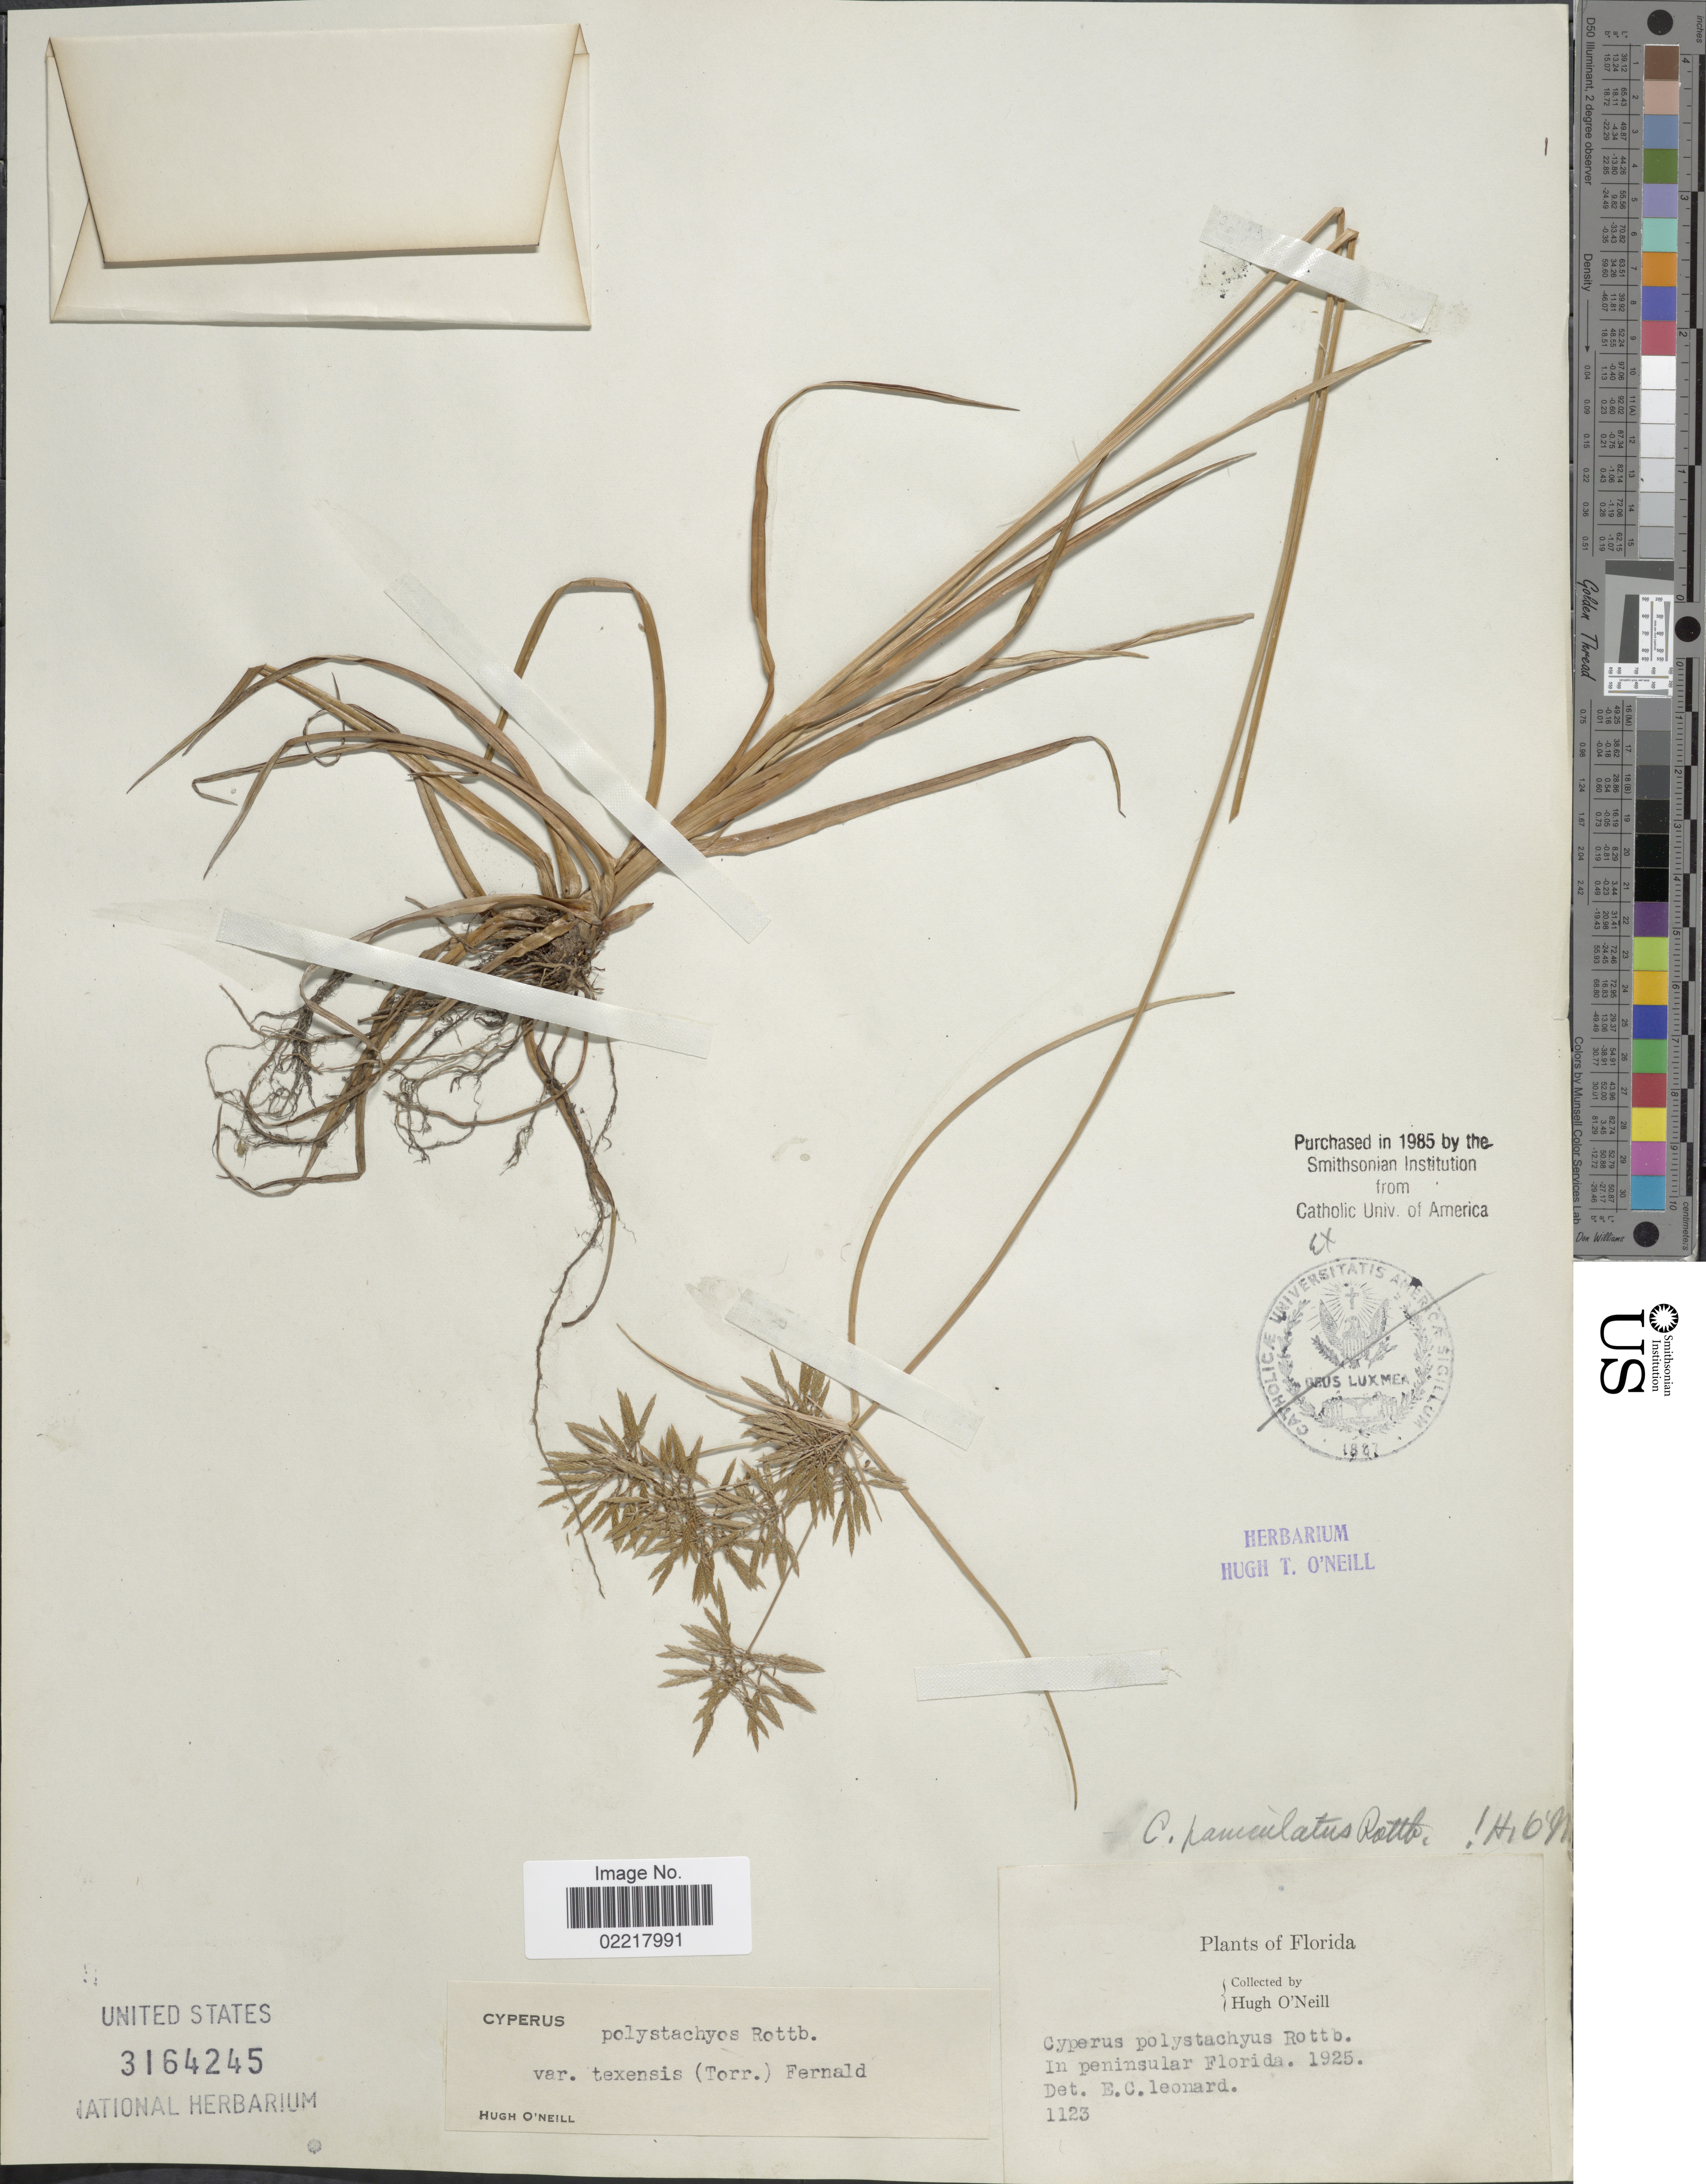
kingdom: Plantae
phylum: Tracheophyta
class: Liliopsida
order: Poales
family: Cyperaceae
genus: Cyperus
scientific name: Cyperus polystachyos var. texensis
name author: (Torr.) Fernald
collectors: H. O'Neill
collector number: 1123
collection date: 1925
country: United States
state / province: Florida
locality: In peninsular Florida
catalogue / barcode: US 3164245